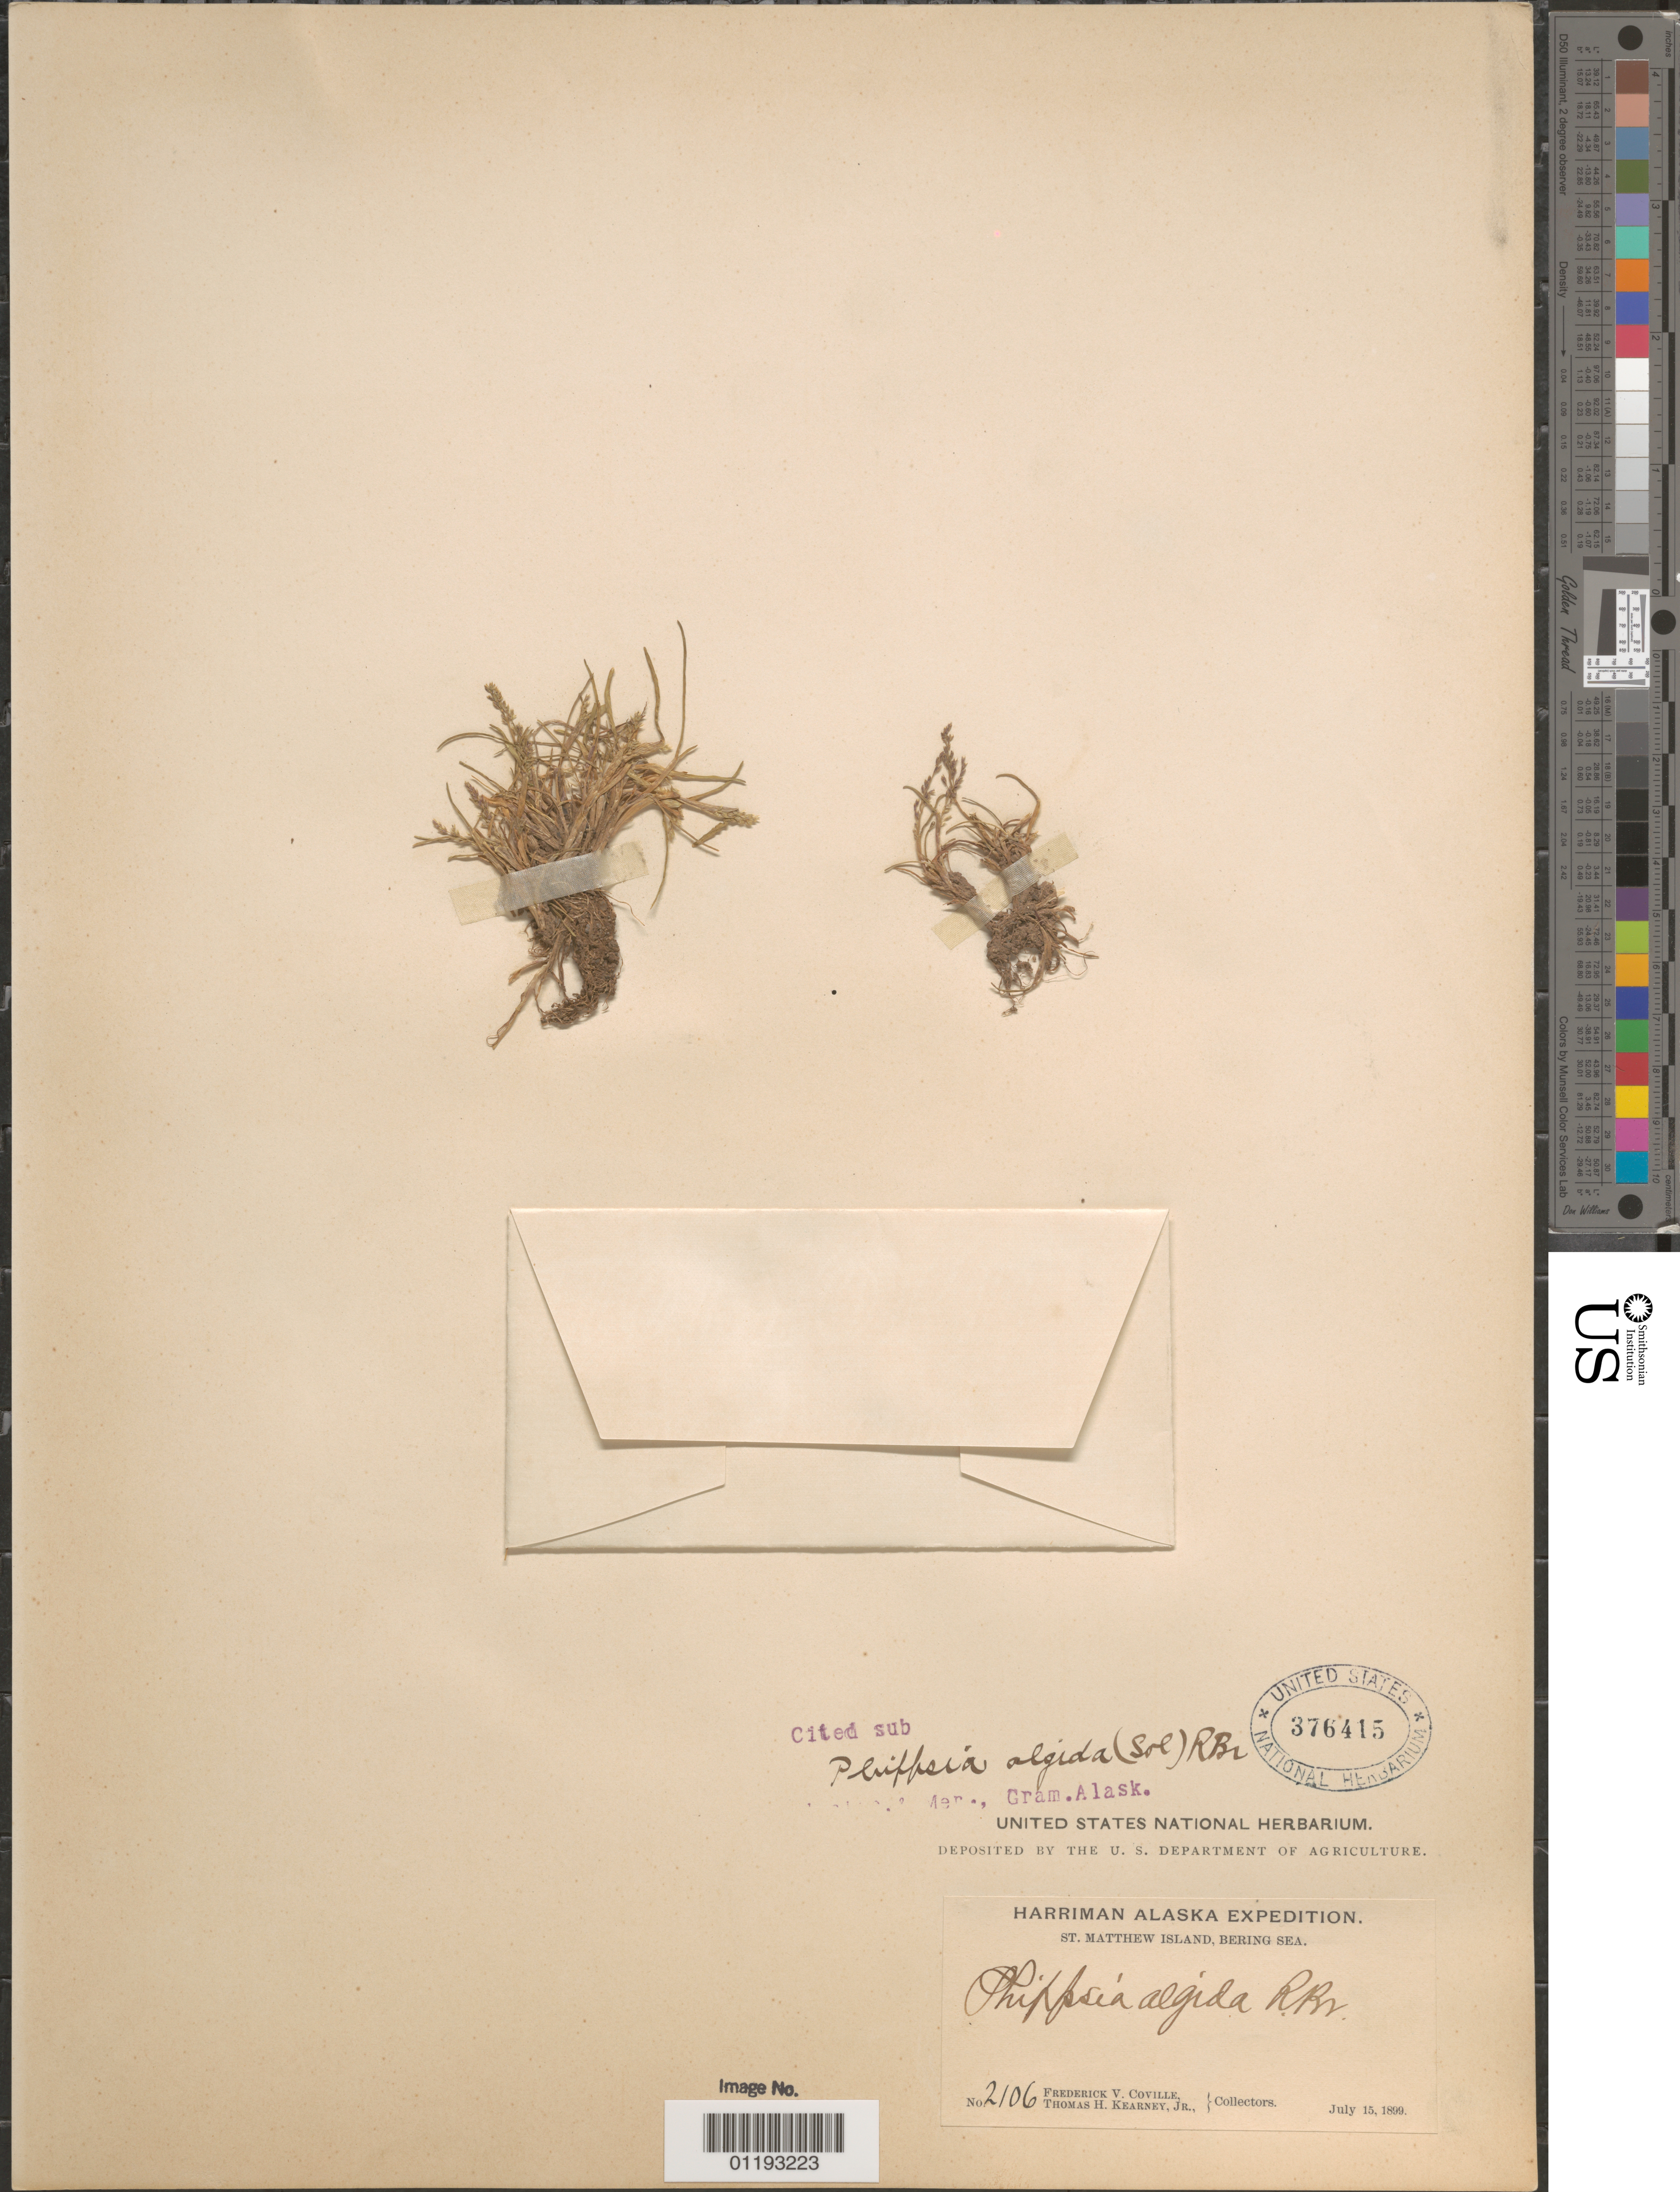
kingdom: Plantae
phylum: Tracheophyta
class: Liliopsida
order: Poales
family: Poaceae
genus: Phippsia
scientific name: Phippsia algida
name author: (Sol.) R. Br.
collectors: F. V. Coville & T. H. Kearney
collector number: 2106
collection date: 1899-07-15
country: United States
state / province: Alaska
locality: St Matthew Island, Bering Sea.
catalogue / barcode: US 376415